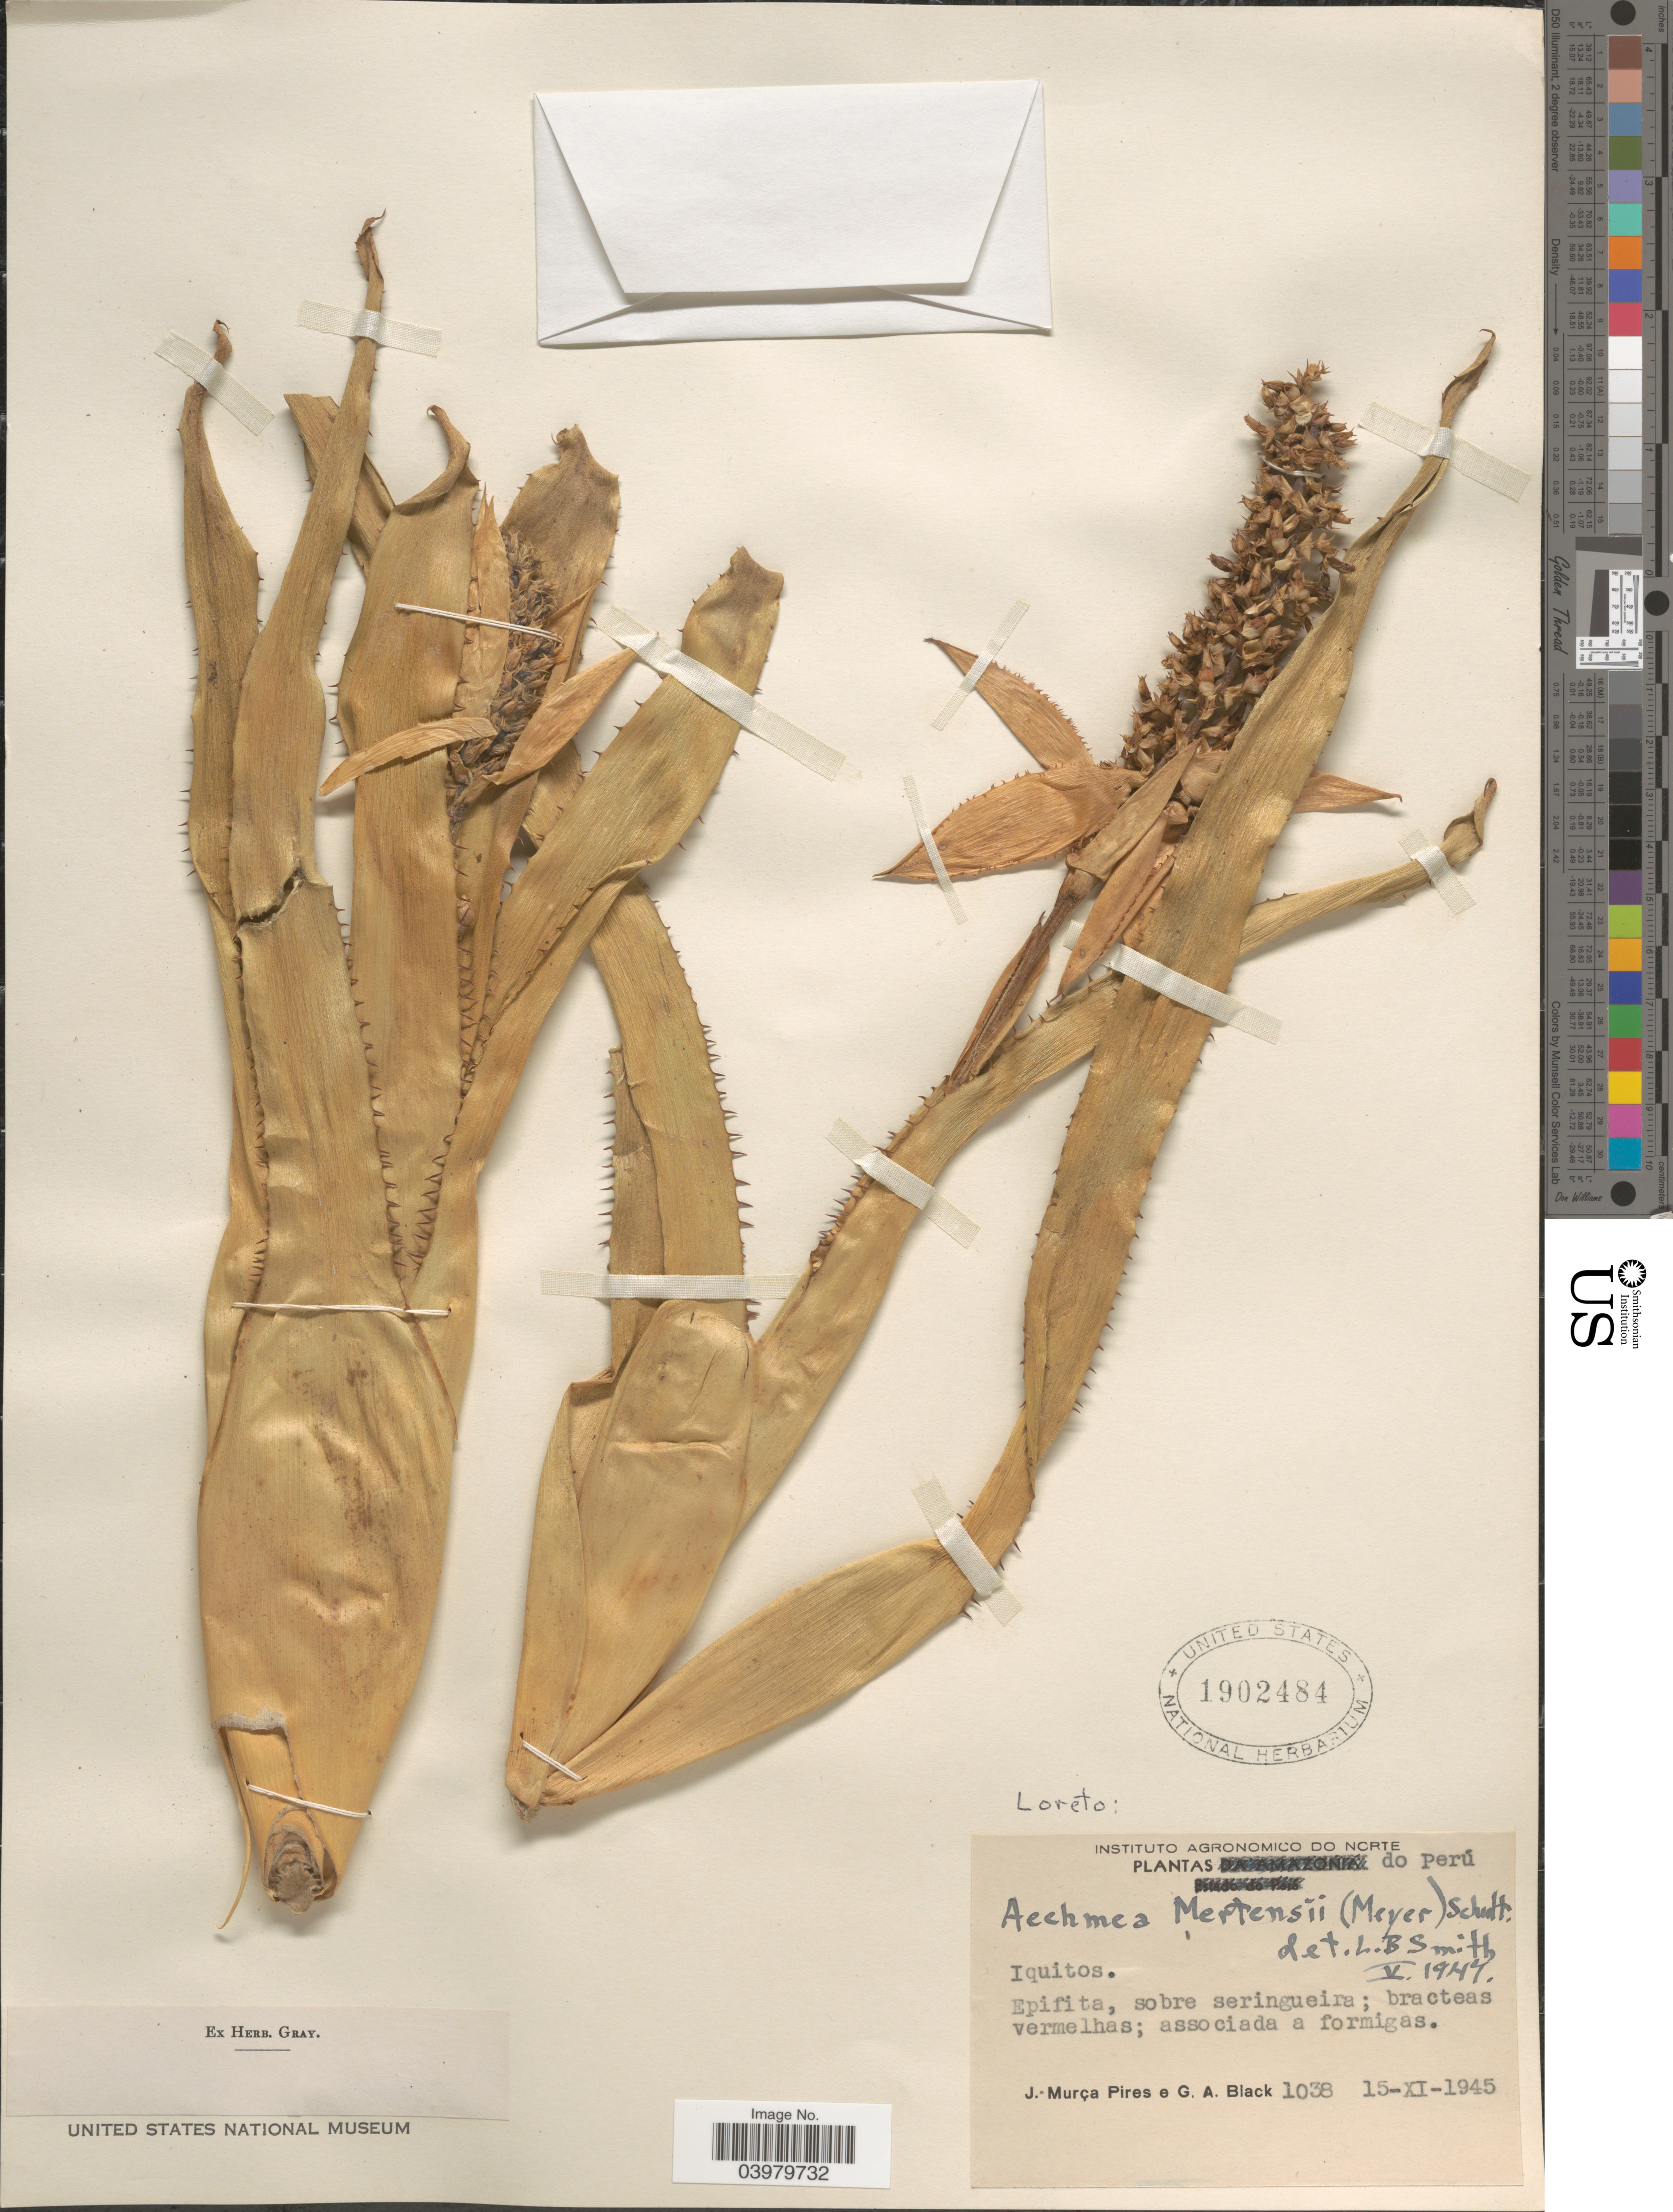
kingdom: Plantae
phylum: Tracheophyta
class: Liliopsida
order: Poales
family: Bromeliaceae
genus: Aechmea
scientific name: Aechmea mertensii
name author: (G. Mey.) Schult. & Schult. f.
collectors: J. M. Pires & G. A. Black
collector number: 1038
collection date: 1945-11-15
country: Peru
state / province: Loreto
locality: Iquitos.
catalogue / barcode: US 1902484